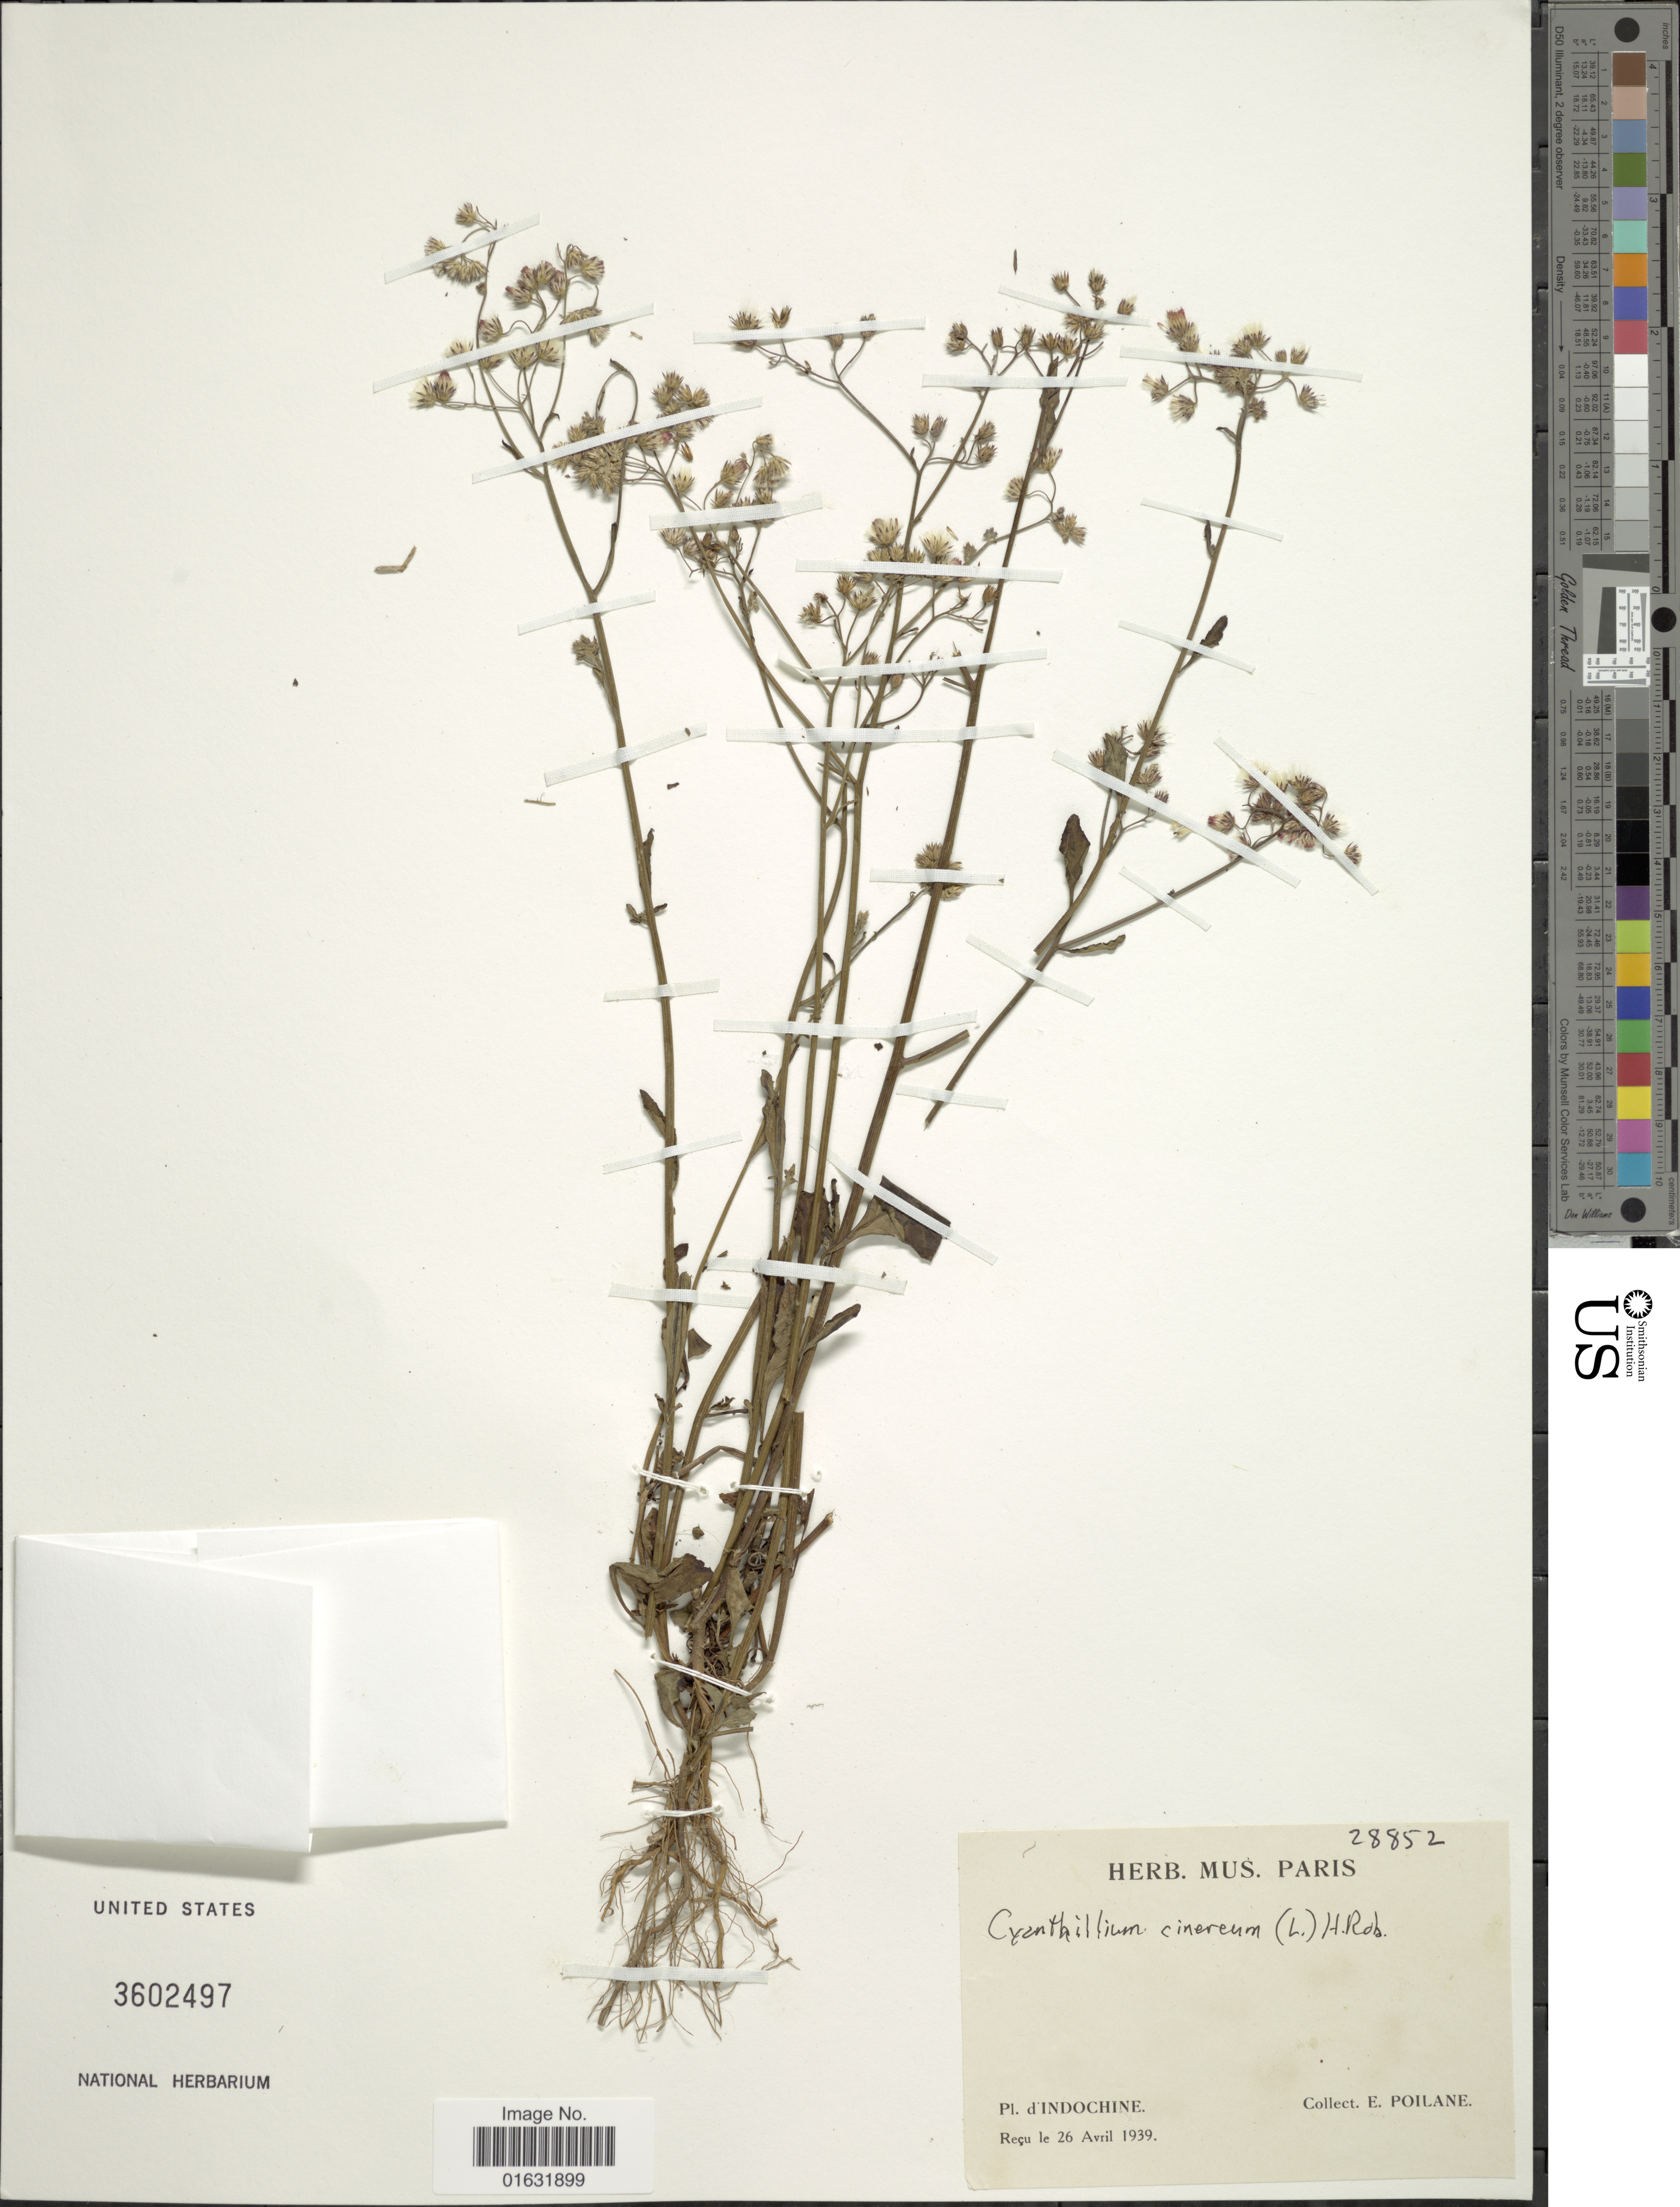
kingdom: Plantae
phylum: Tracheophyta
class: Magnoliopsida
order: Asterales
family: Asteraceae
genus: Cyanthillium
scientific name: Cyanthillium cinereum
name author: (L.) H. Rob.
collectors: E. Poilane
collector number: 28852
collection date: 1939-04-26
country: Vietnam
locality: D'Indochine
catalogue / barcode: US 3602497